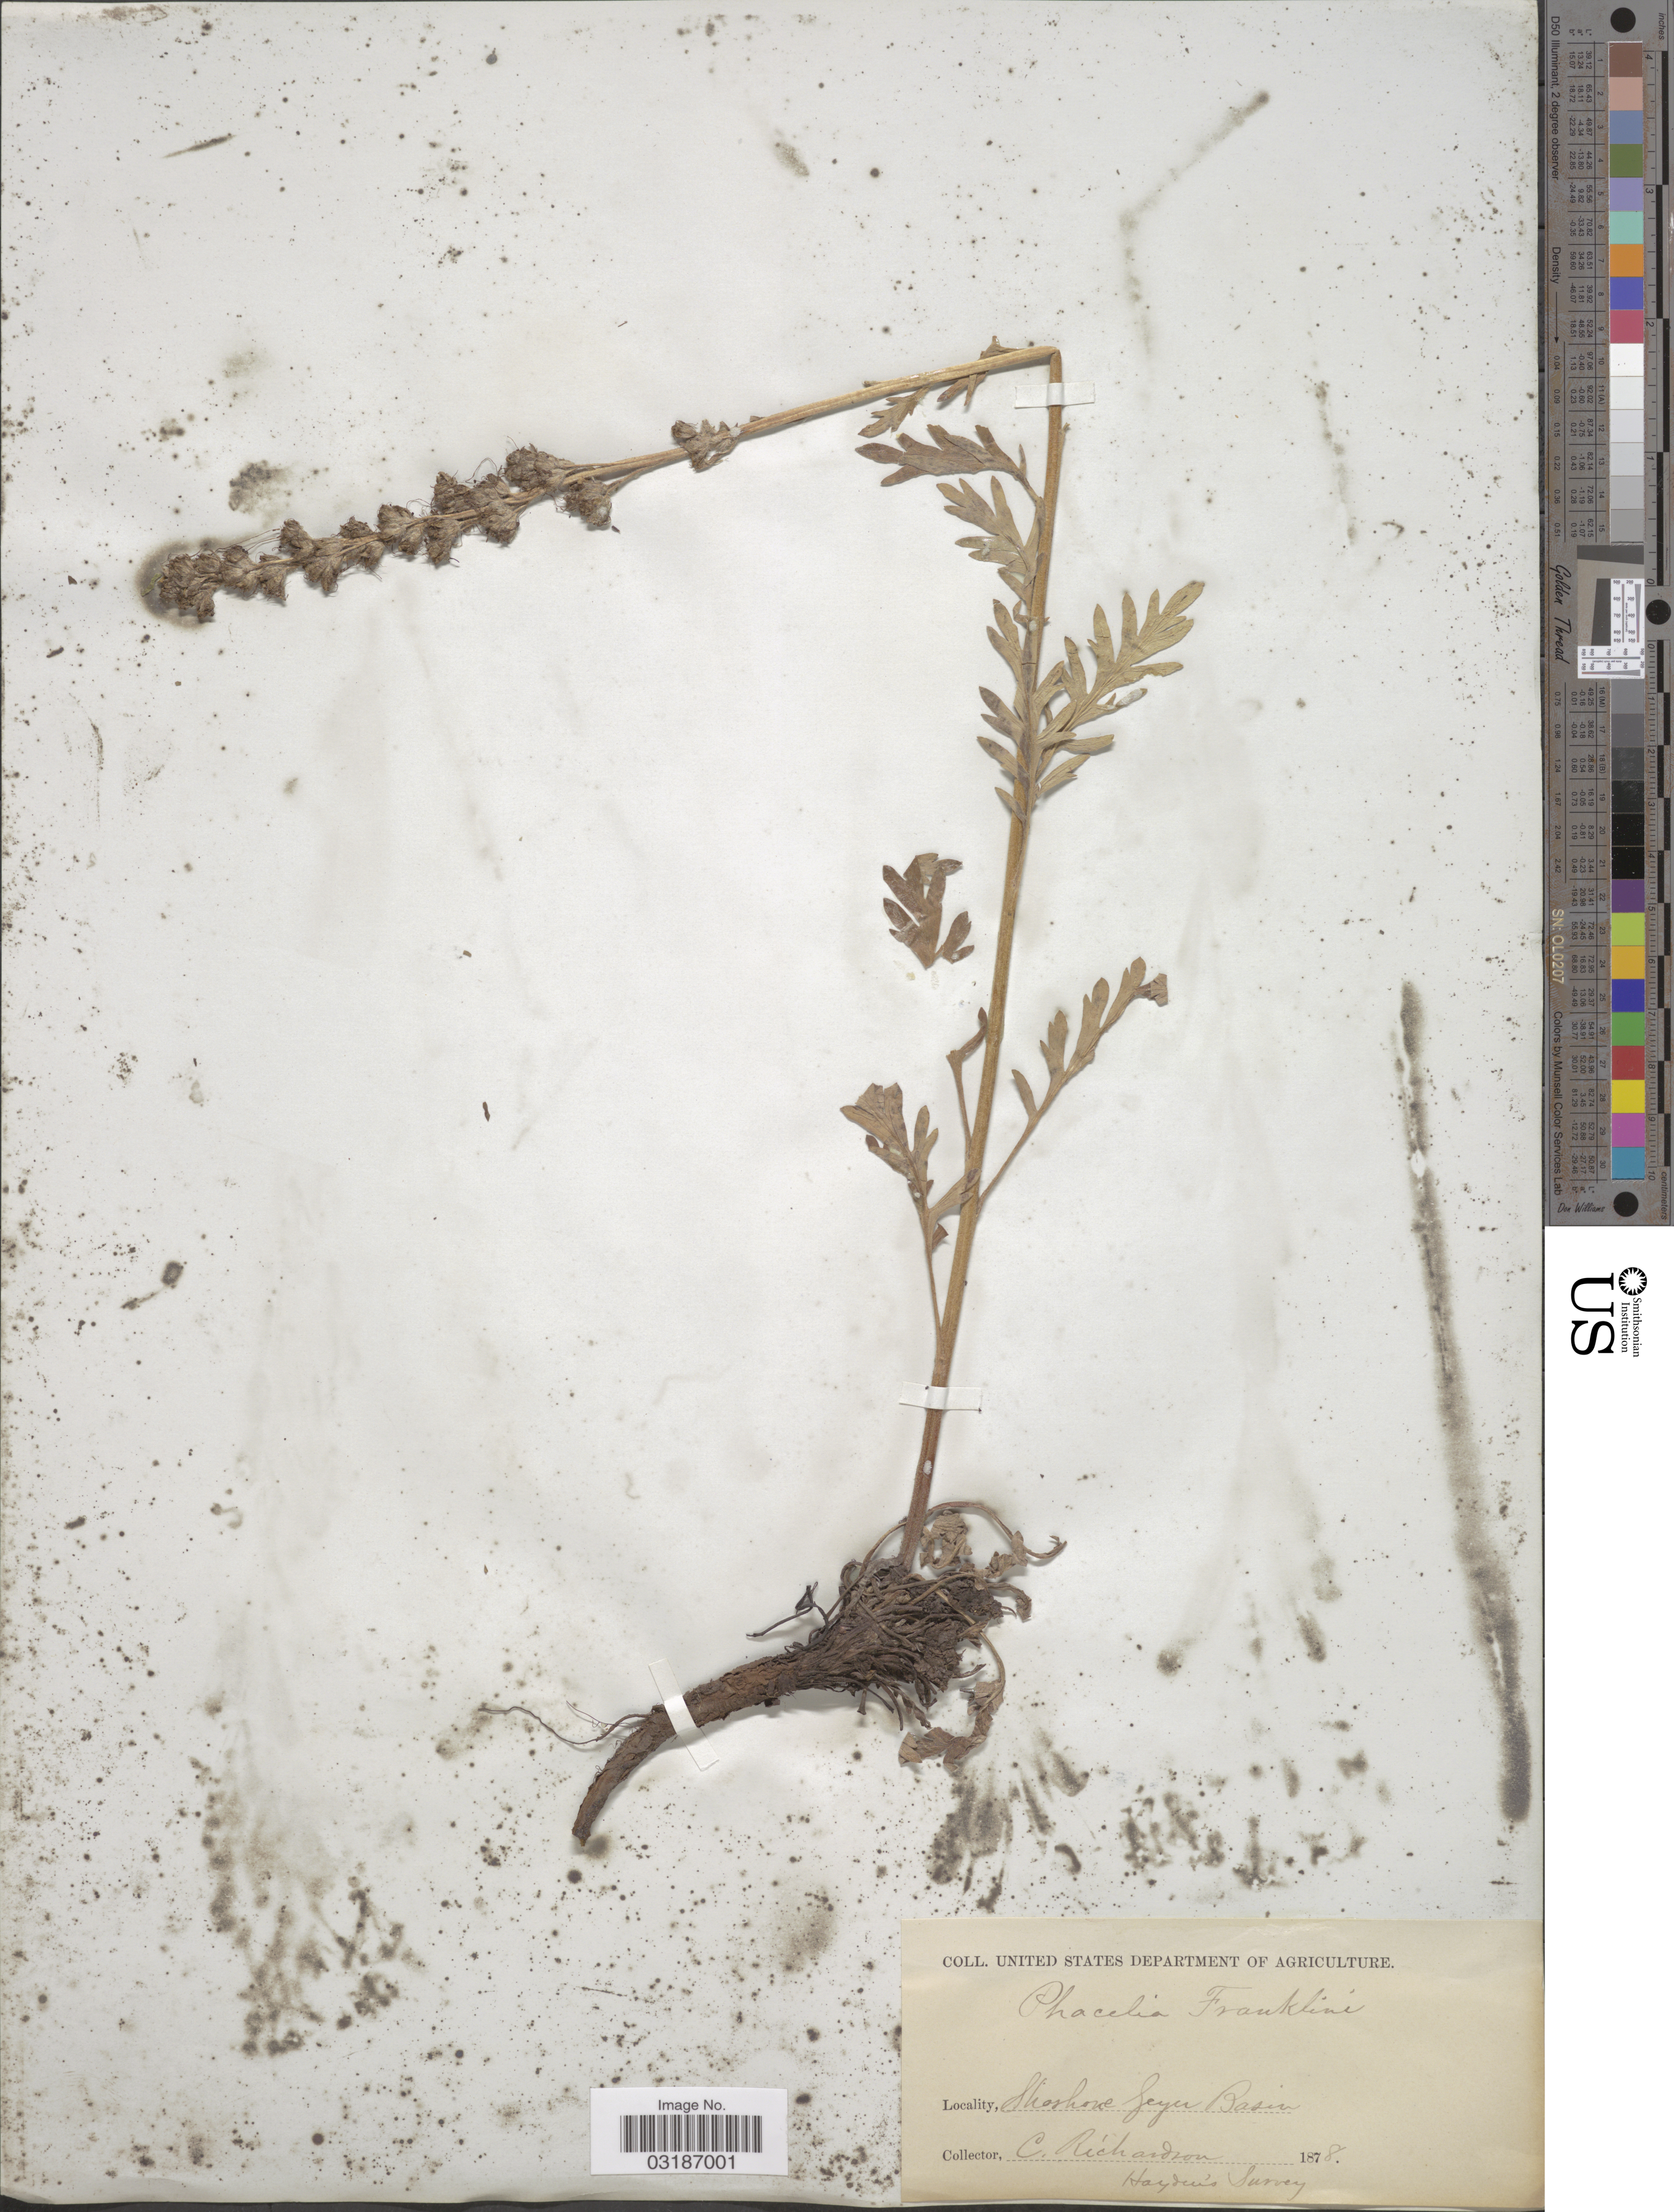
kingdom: Plantae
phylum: Tracheophyta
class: Magnoliopsida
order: Boraginales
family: Hydrophyllaceae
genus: Phacelia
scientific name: Phacelia idahoensis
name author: L.F. Hend.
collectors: C. Richardson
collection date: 1878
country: United States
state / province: Wyoming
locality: Shoshone Geyser Basin.